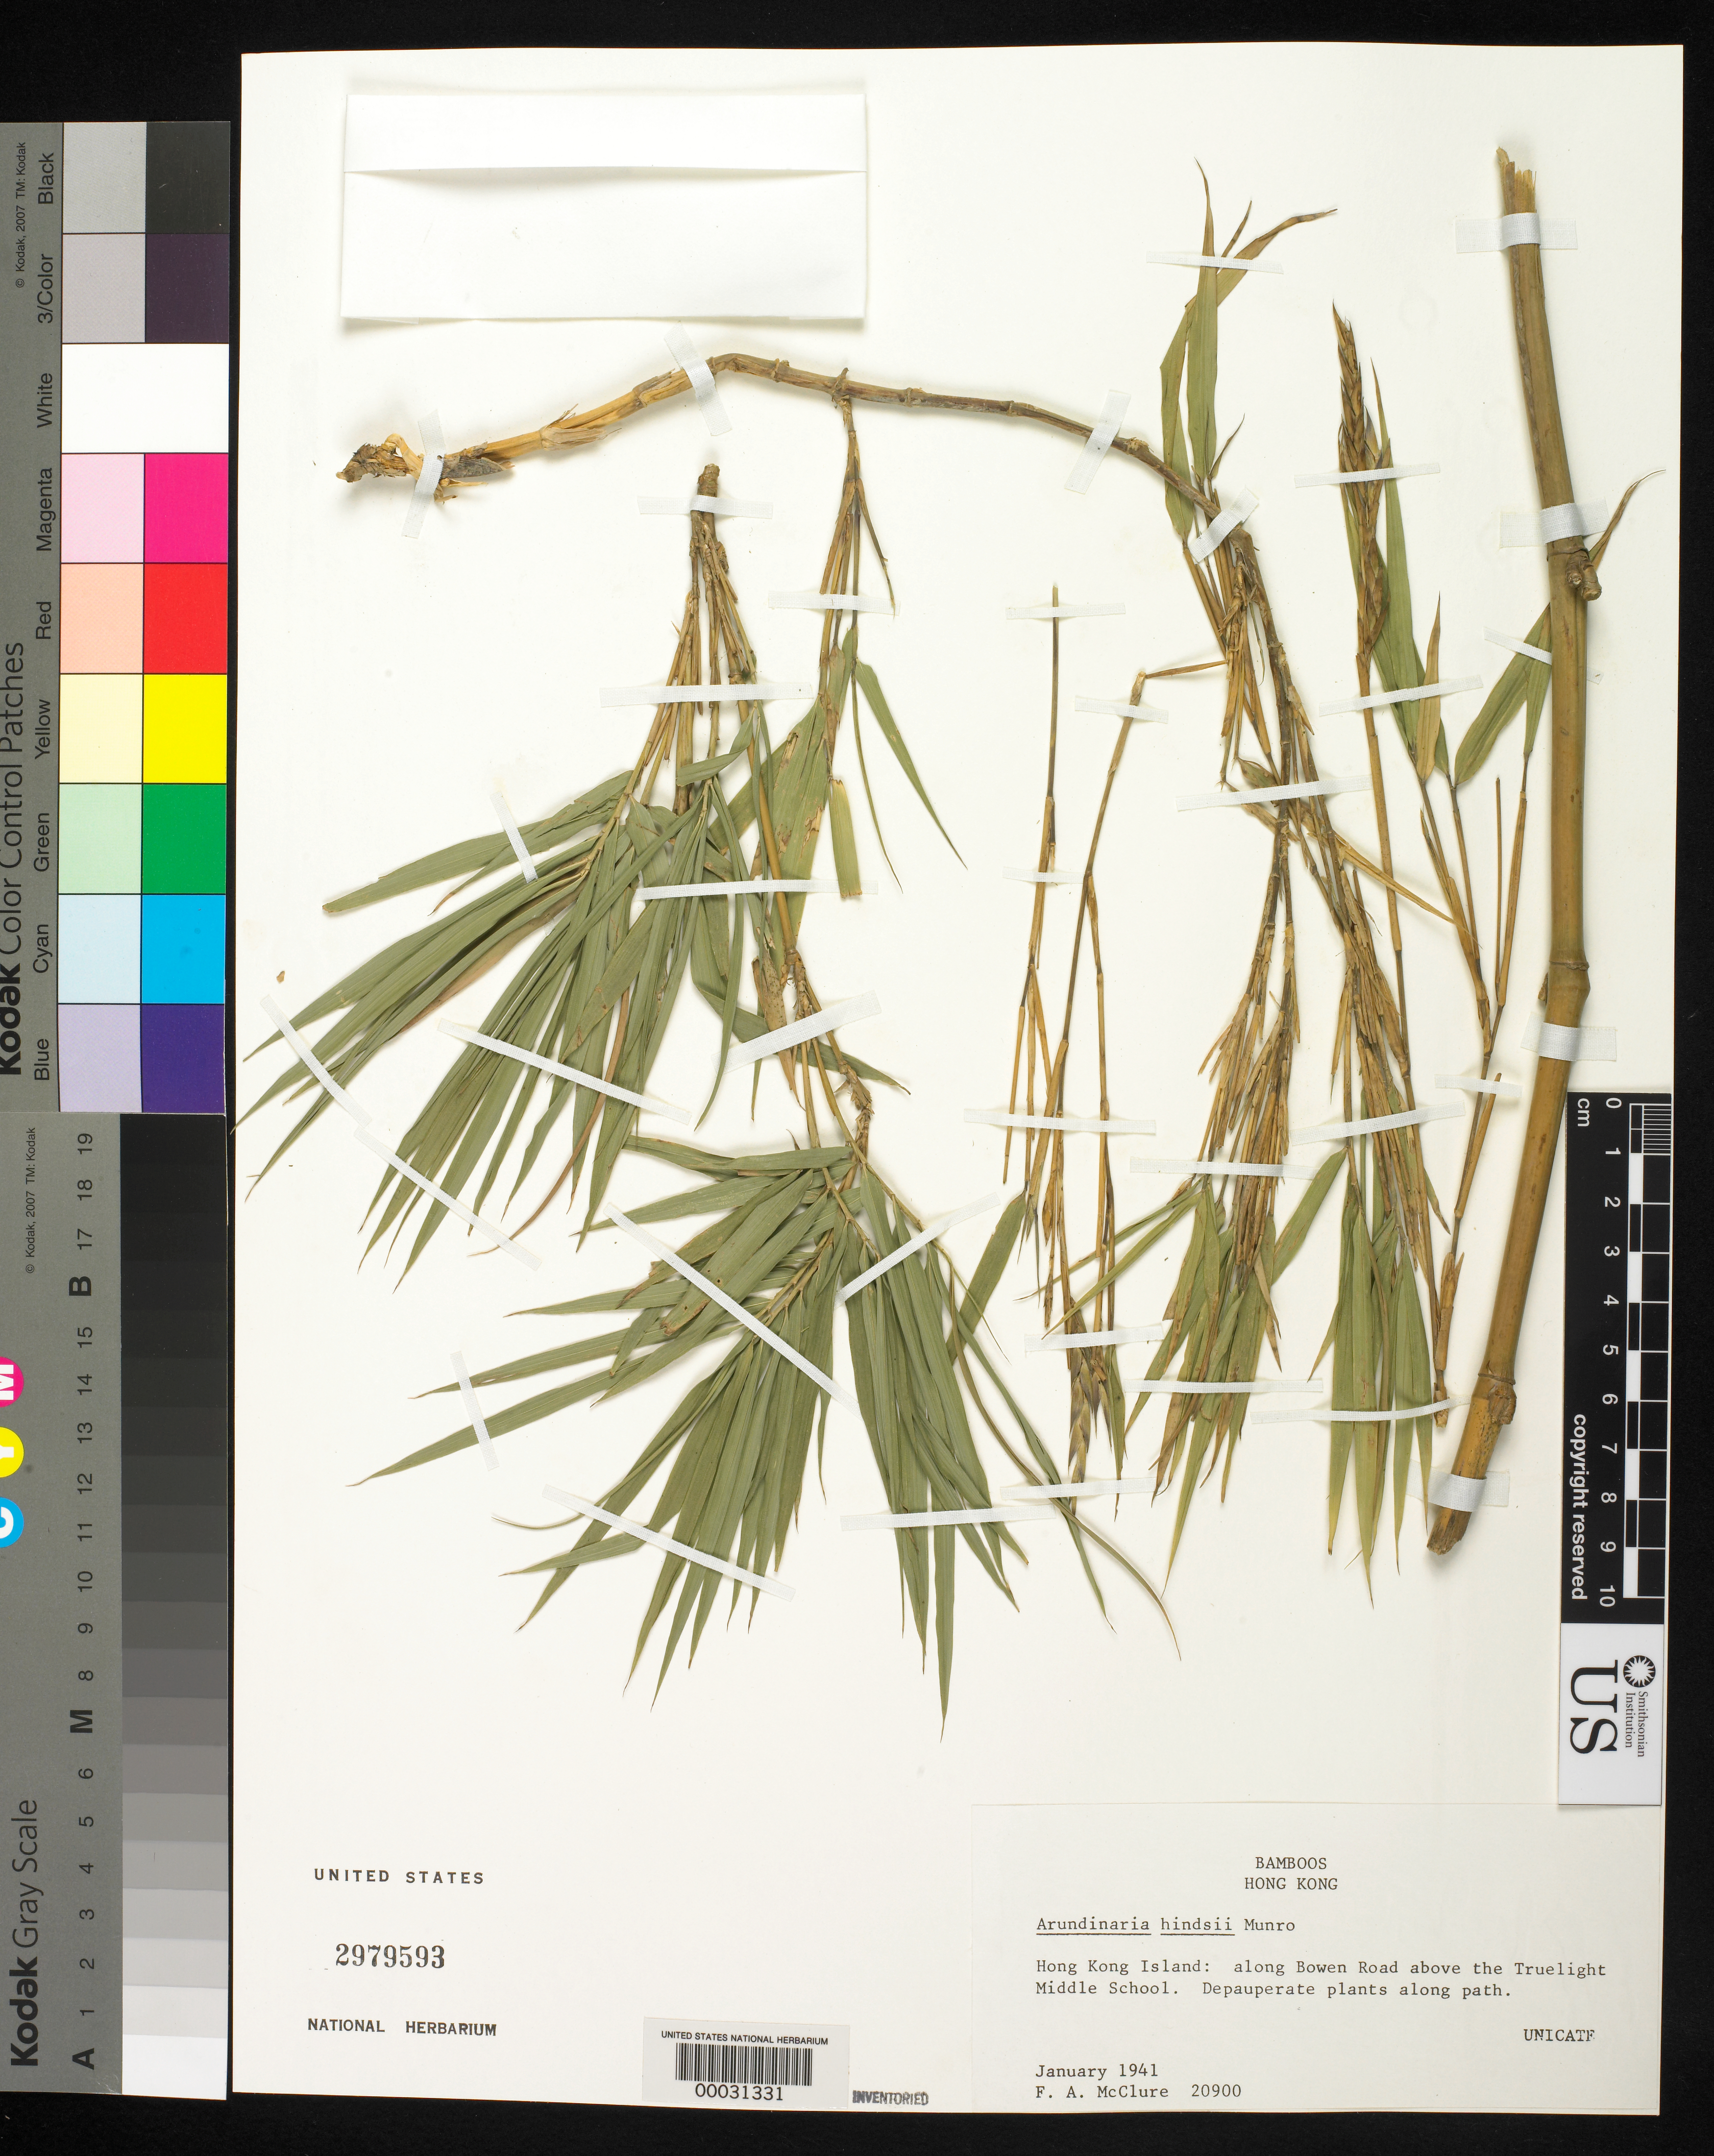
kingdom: Plantae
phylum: Tracheophyta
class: Liliopsida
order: Poales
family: Poaceae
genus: Pseudosasa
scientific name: Pseudosasa hindsii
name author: (Munro) S.L. Chen & G.Y. Sheng ex T.G. Liang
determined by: Poaceae Reorganization Project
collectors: F. A. McClure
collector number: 20900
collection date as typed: Jan 1941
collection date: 1941-01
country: China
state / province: Hong Kong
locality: Bowen road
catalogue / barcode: US 2979593